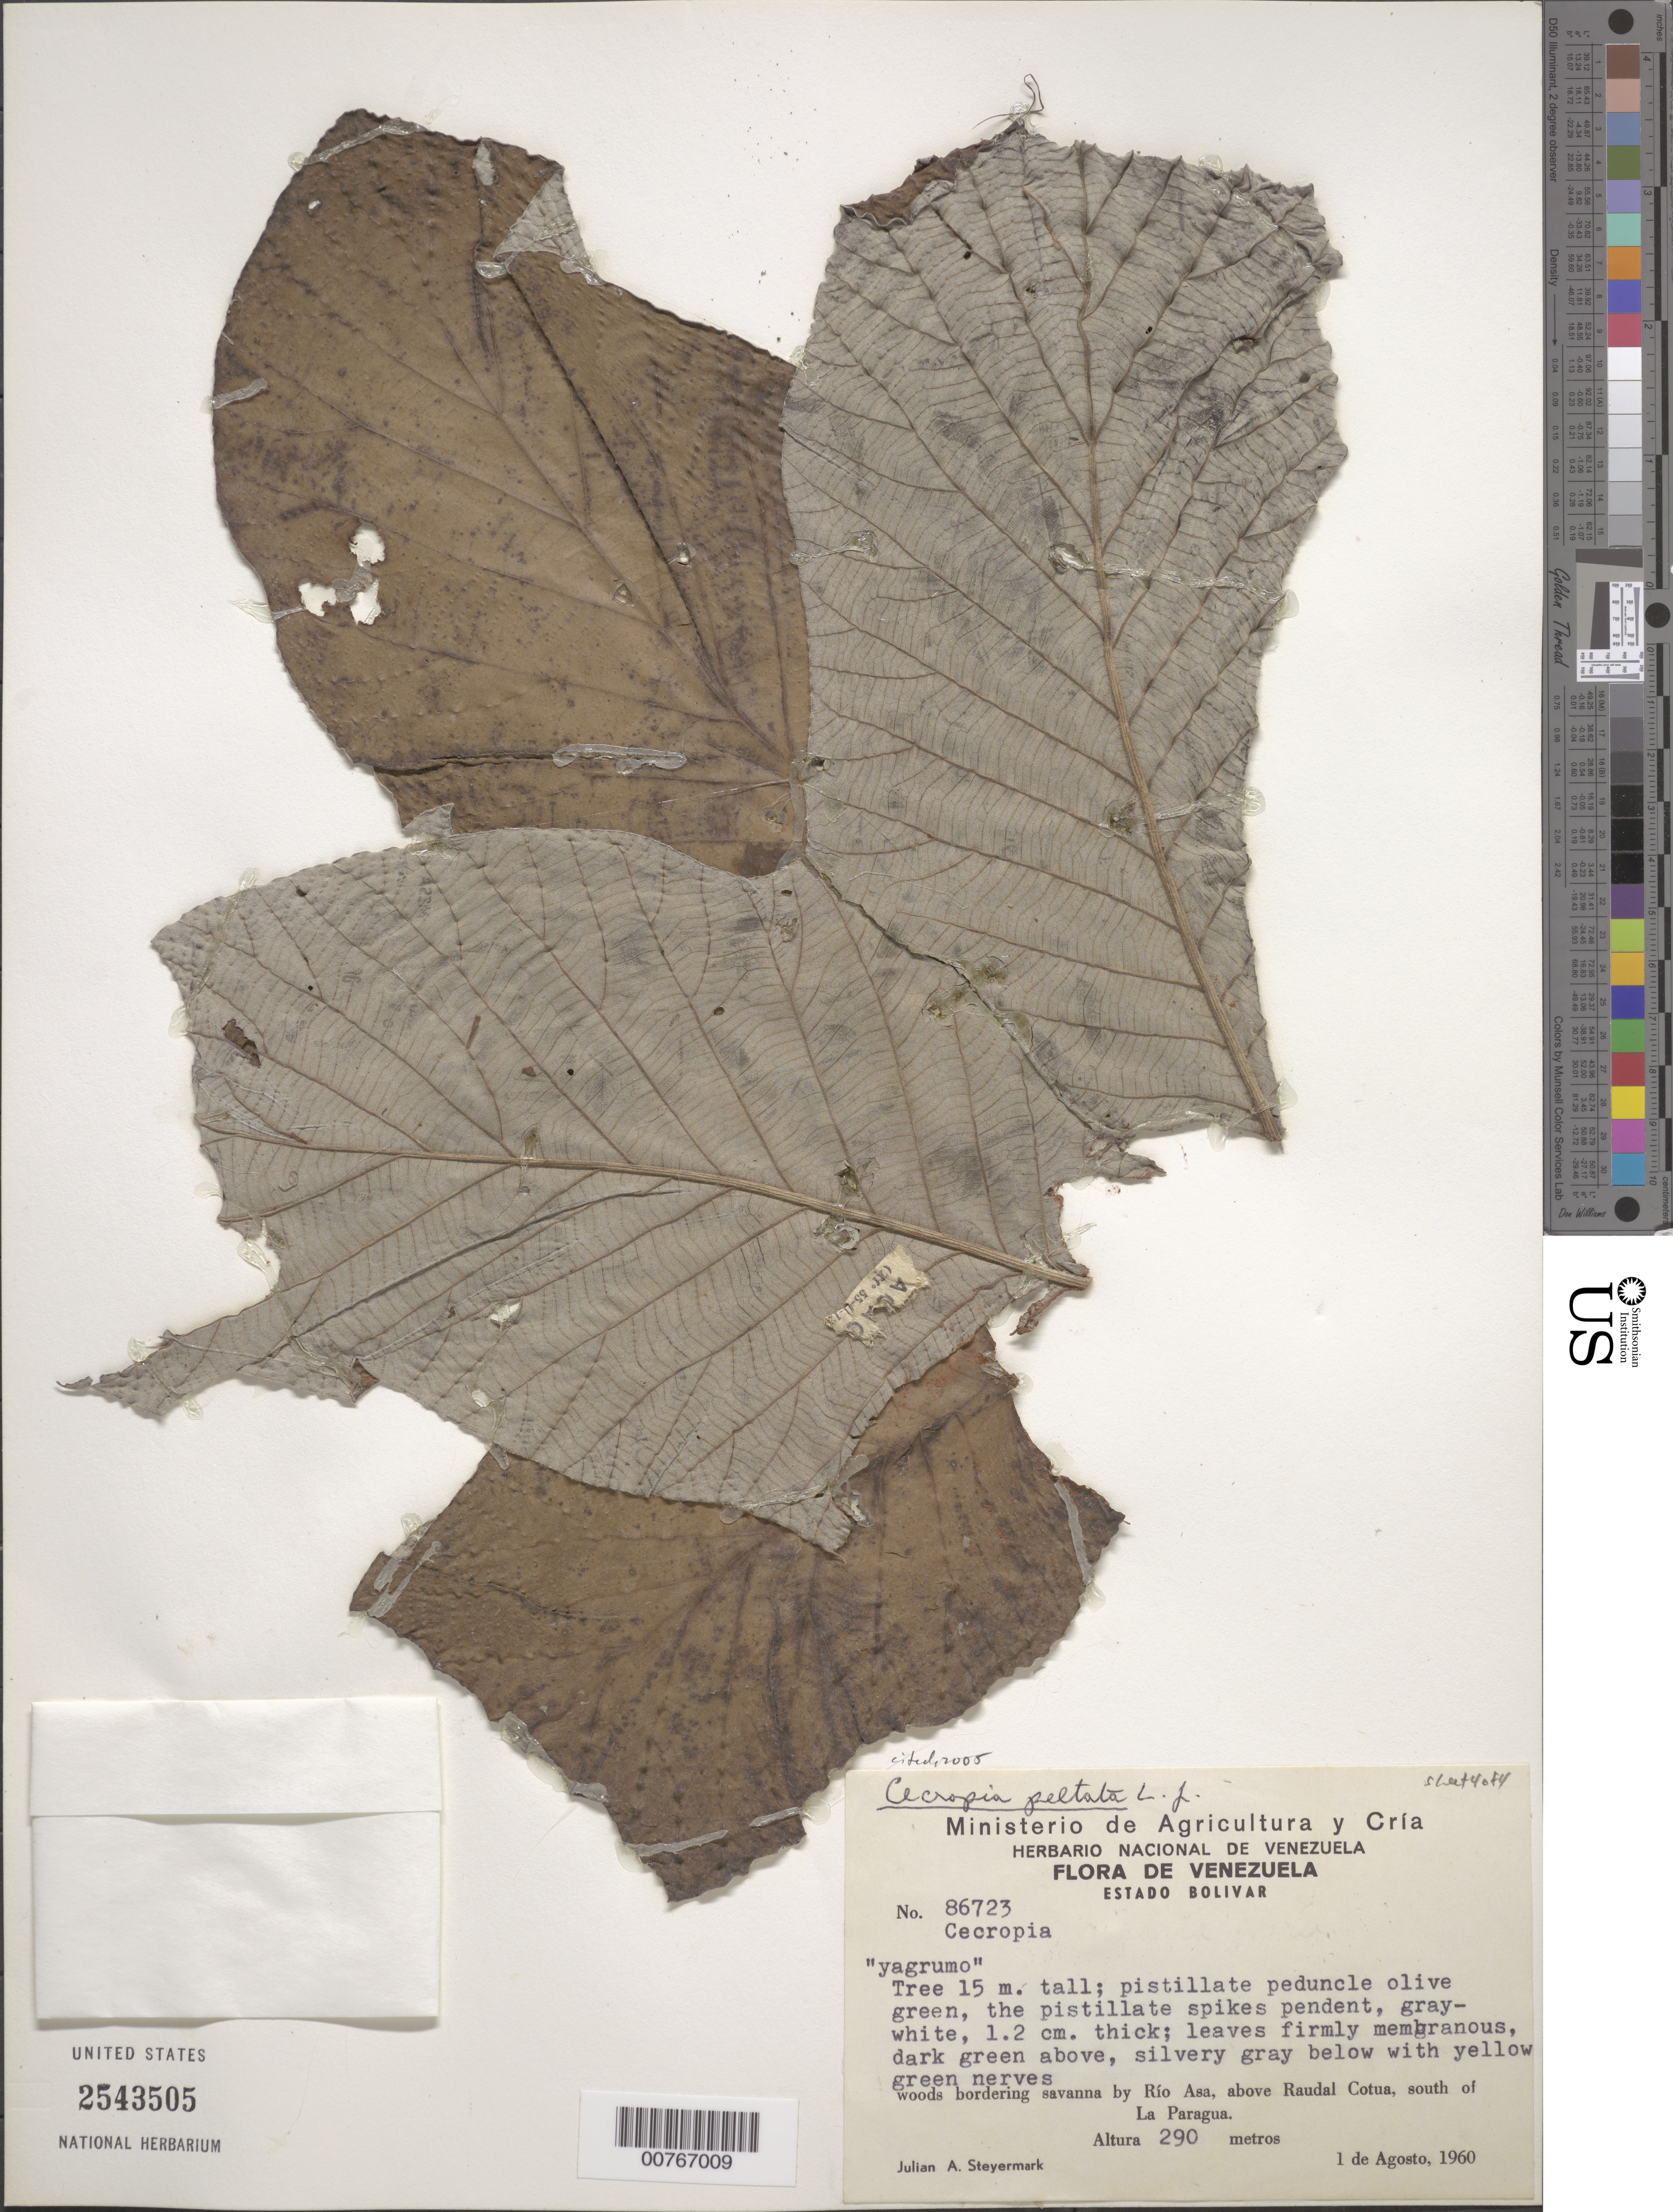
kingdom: Plantae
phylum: Tracheophyta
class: Magnoliopsida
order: Rosales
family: Urticaceae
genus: Cecropia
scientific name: Cecropia peltata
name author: L.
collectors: J. Steyermark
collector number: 86723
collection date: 1960-08-01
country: Colombia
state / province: Bolívar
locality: Woods bordering savanna by Río Asa, above Raudal Cotua, south of La Paragua.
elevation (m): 290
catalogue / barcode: US 2543505